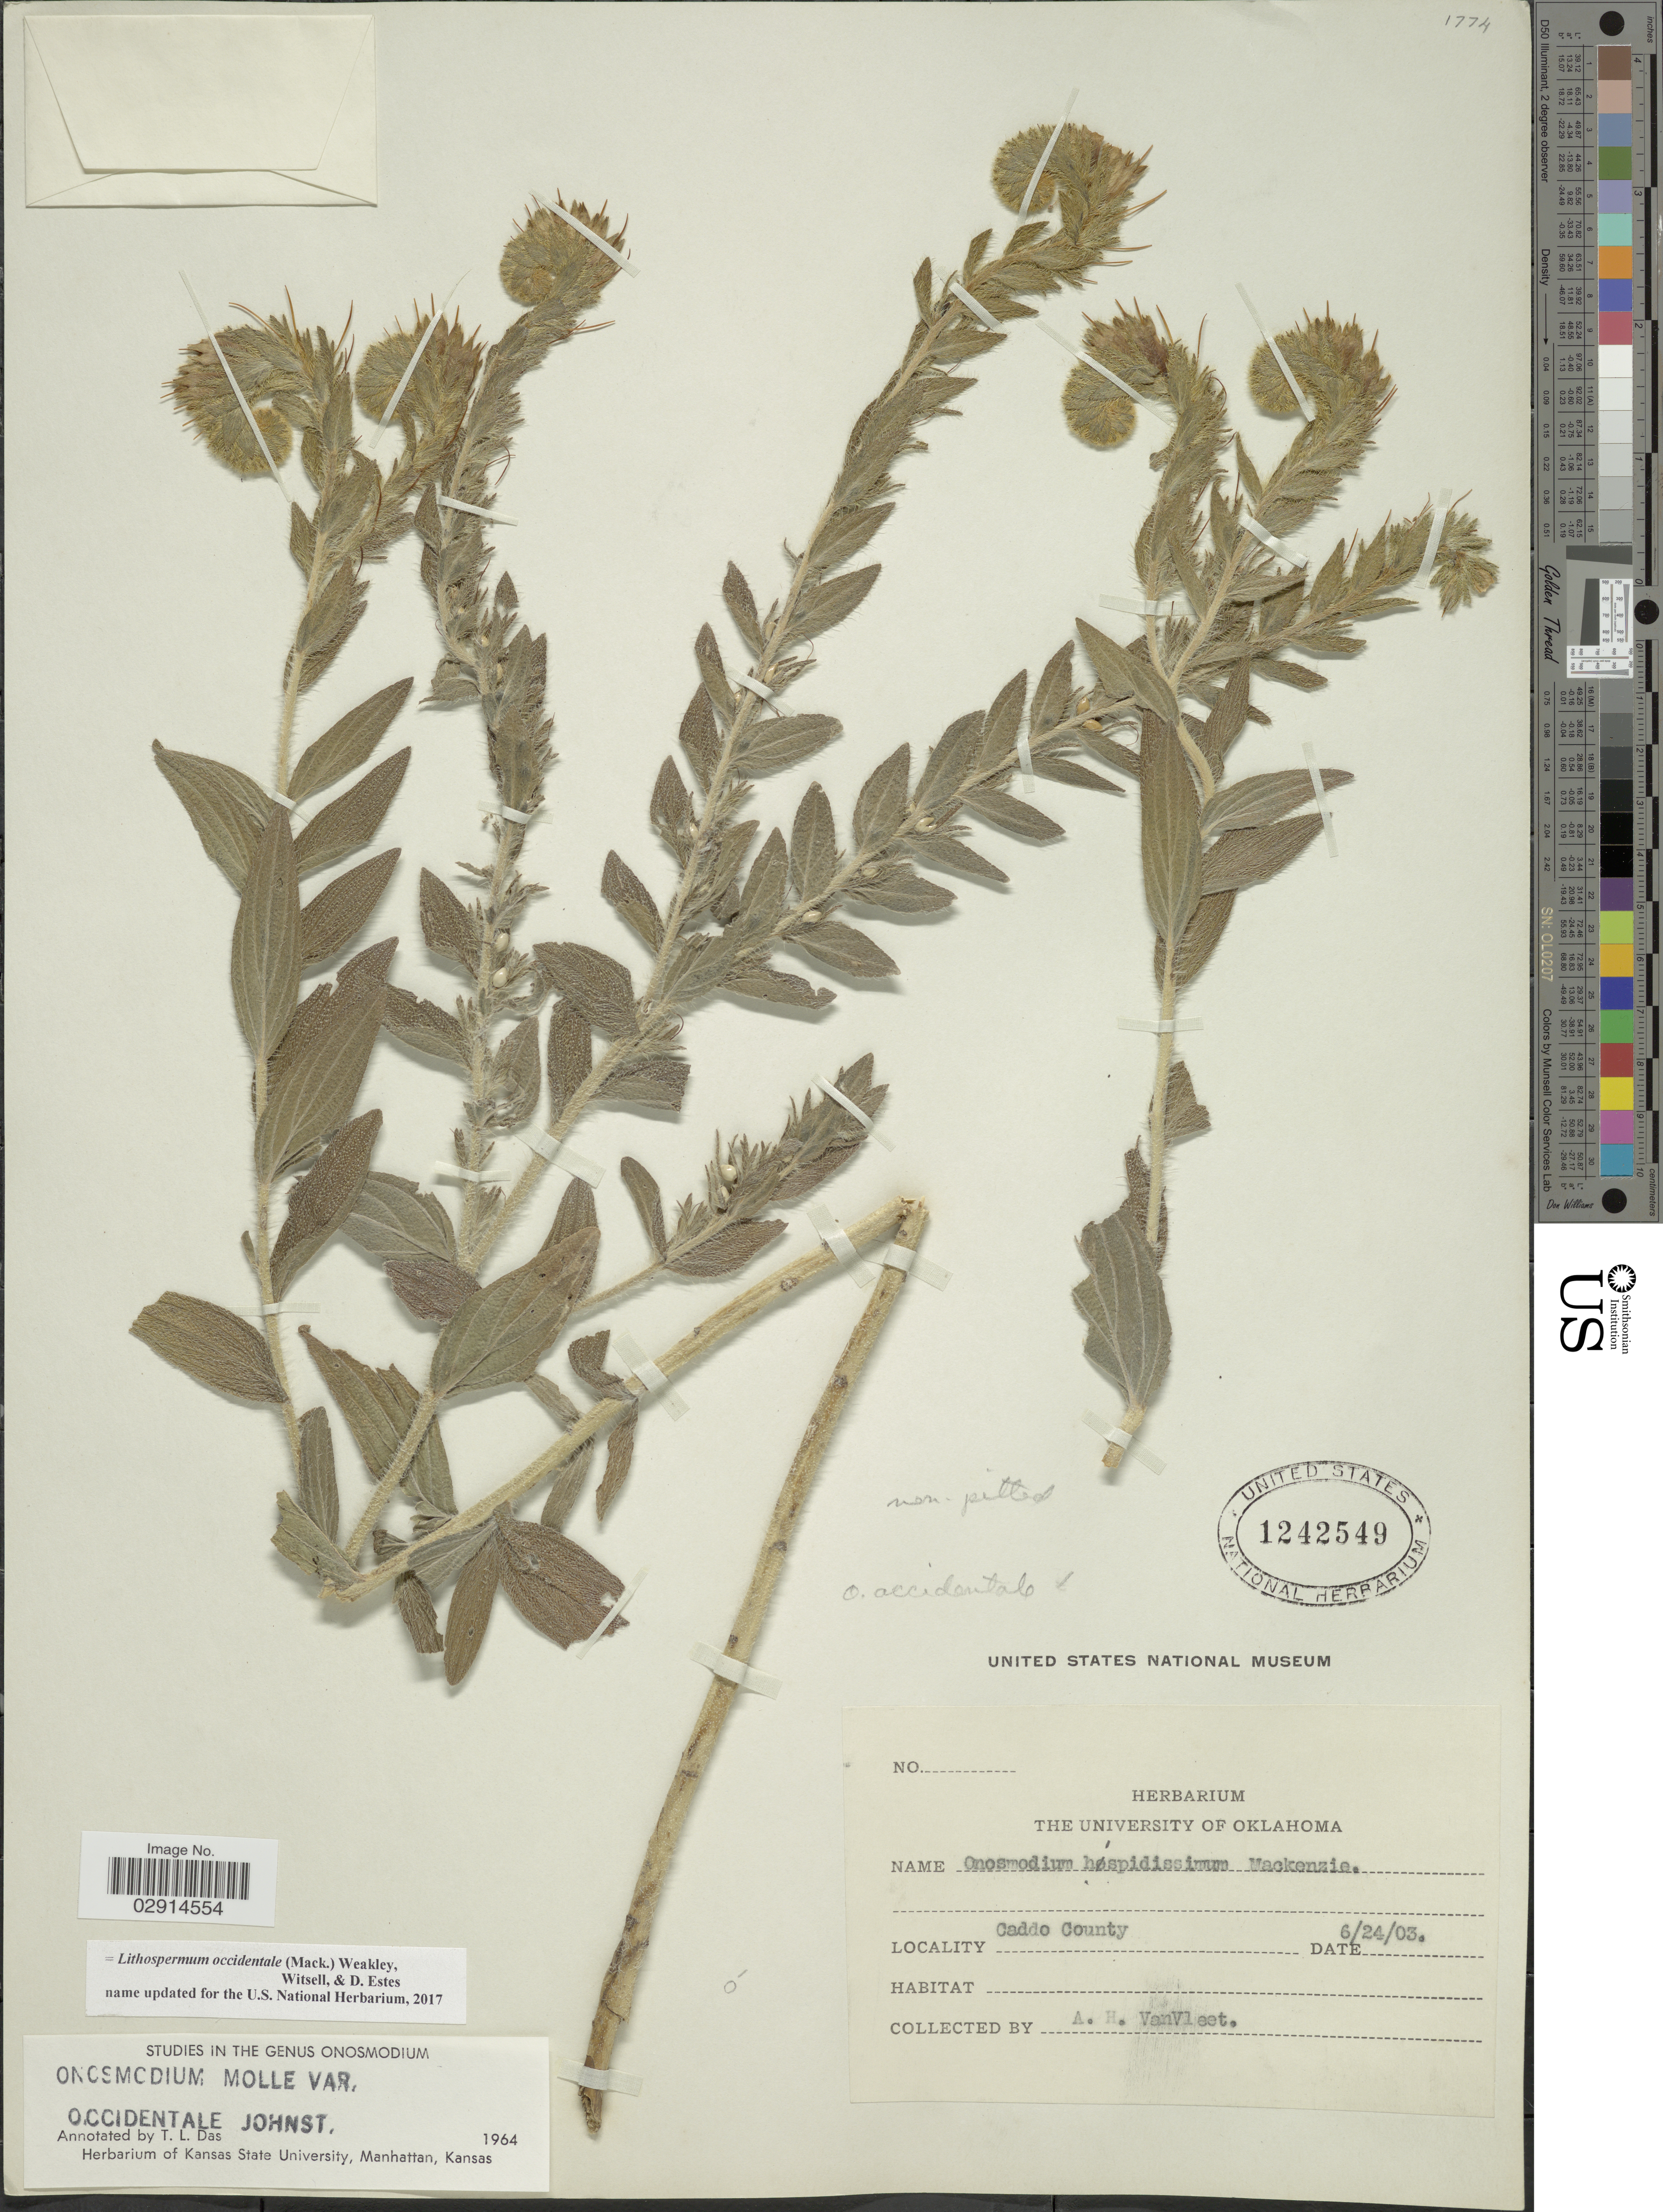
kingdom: Plantae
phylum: Tracheophyta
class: Magnoliopsida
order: Boraginales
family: Boraginaceae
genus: Lithospermum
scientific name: Lithospermum occidentale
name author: (Mack.) Weakley et al.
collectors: A. H. Van Vleet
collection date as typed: Transcribed d/m/y: 24/6/3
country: United States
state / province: Oklahoma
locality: Caddo County.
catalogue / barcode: US 1242549